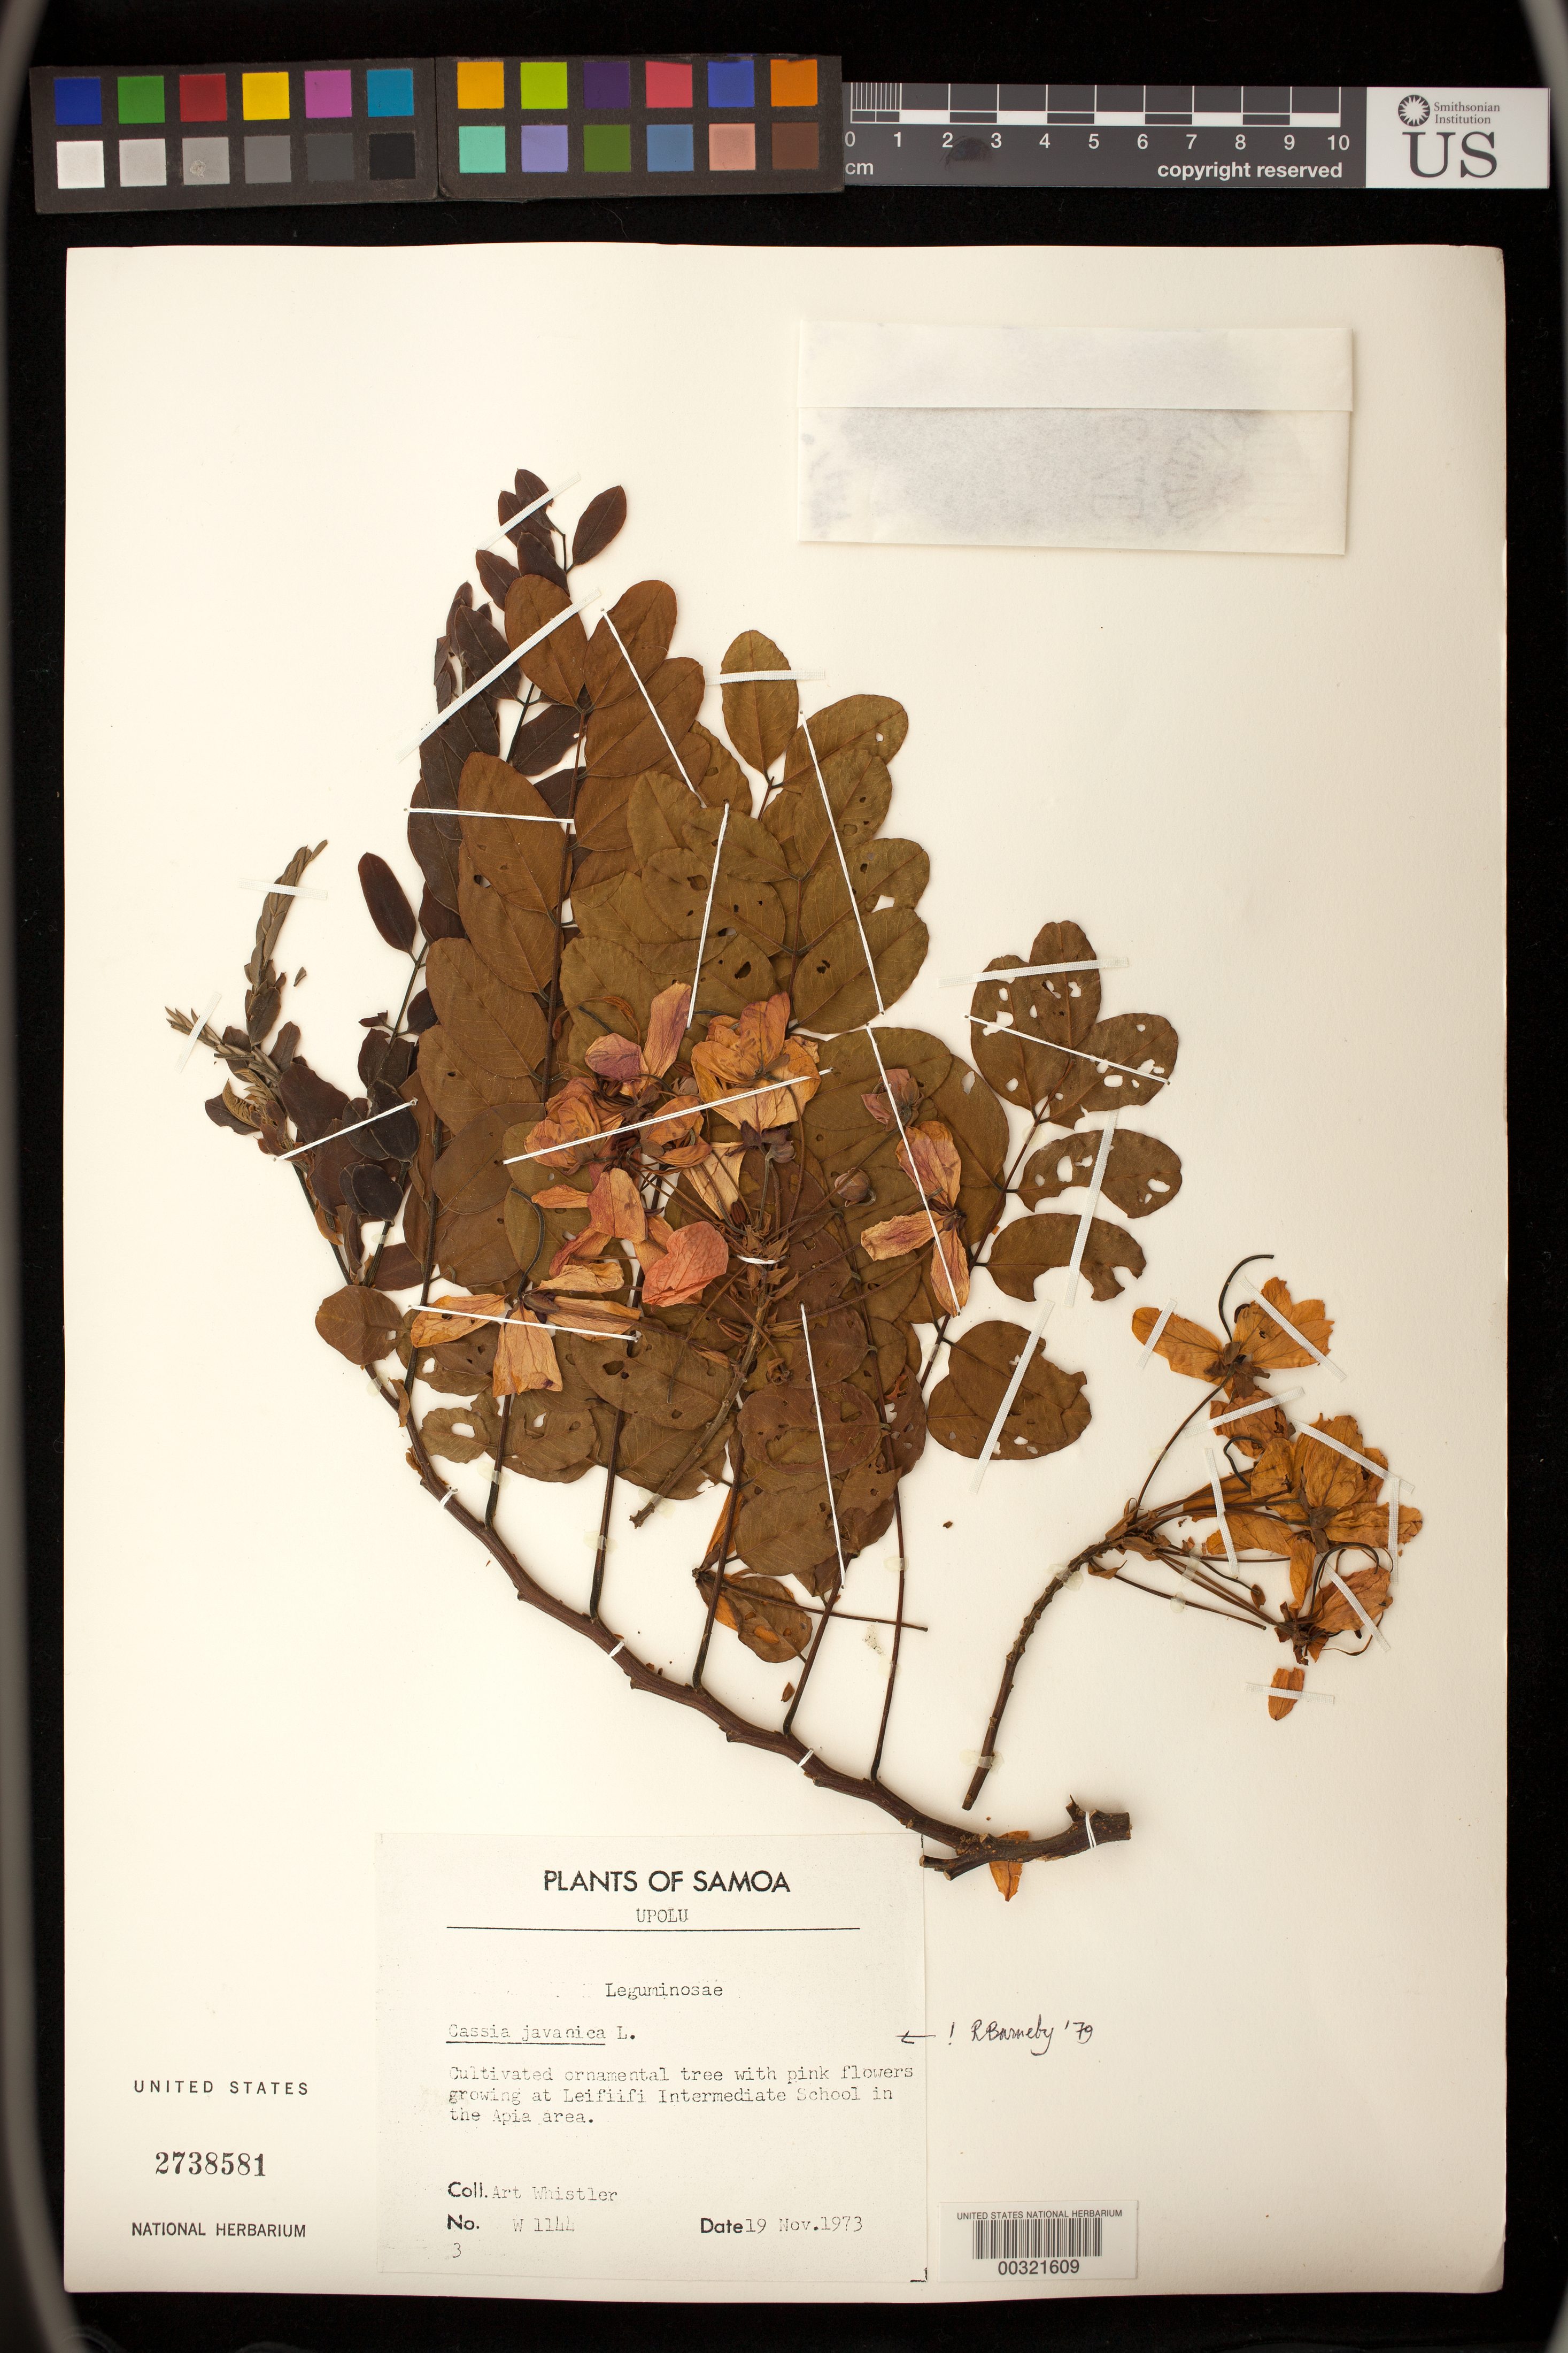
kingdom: Plantae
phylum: Tracheophyta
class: Magnoliopsida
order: Fabales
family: Fabaceae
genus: Cassia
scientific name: Cassia javanica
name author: L.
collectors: A. Whistler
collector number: W1144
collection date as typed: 19 Nov 1973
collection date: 1973-11-19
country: Samoa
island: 'Upolu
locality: Leifiifi intermediate school in the apia area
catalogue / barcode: US 2738581